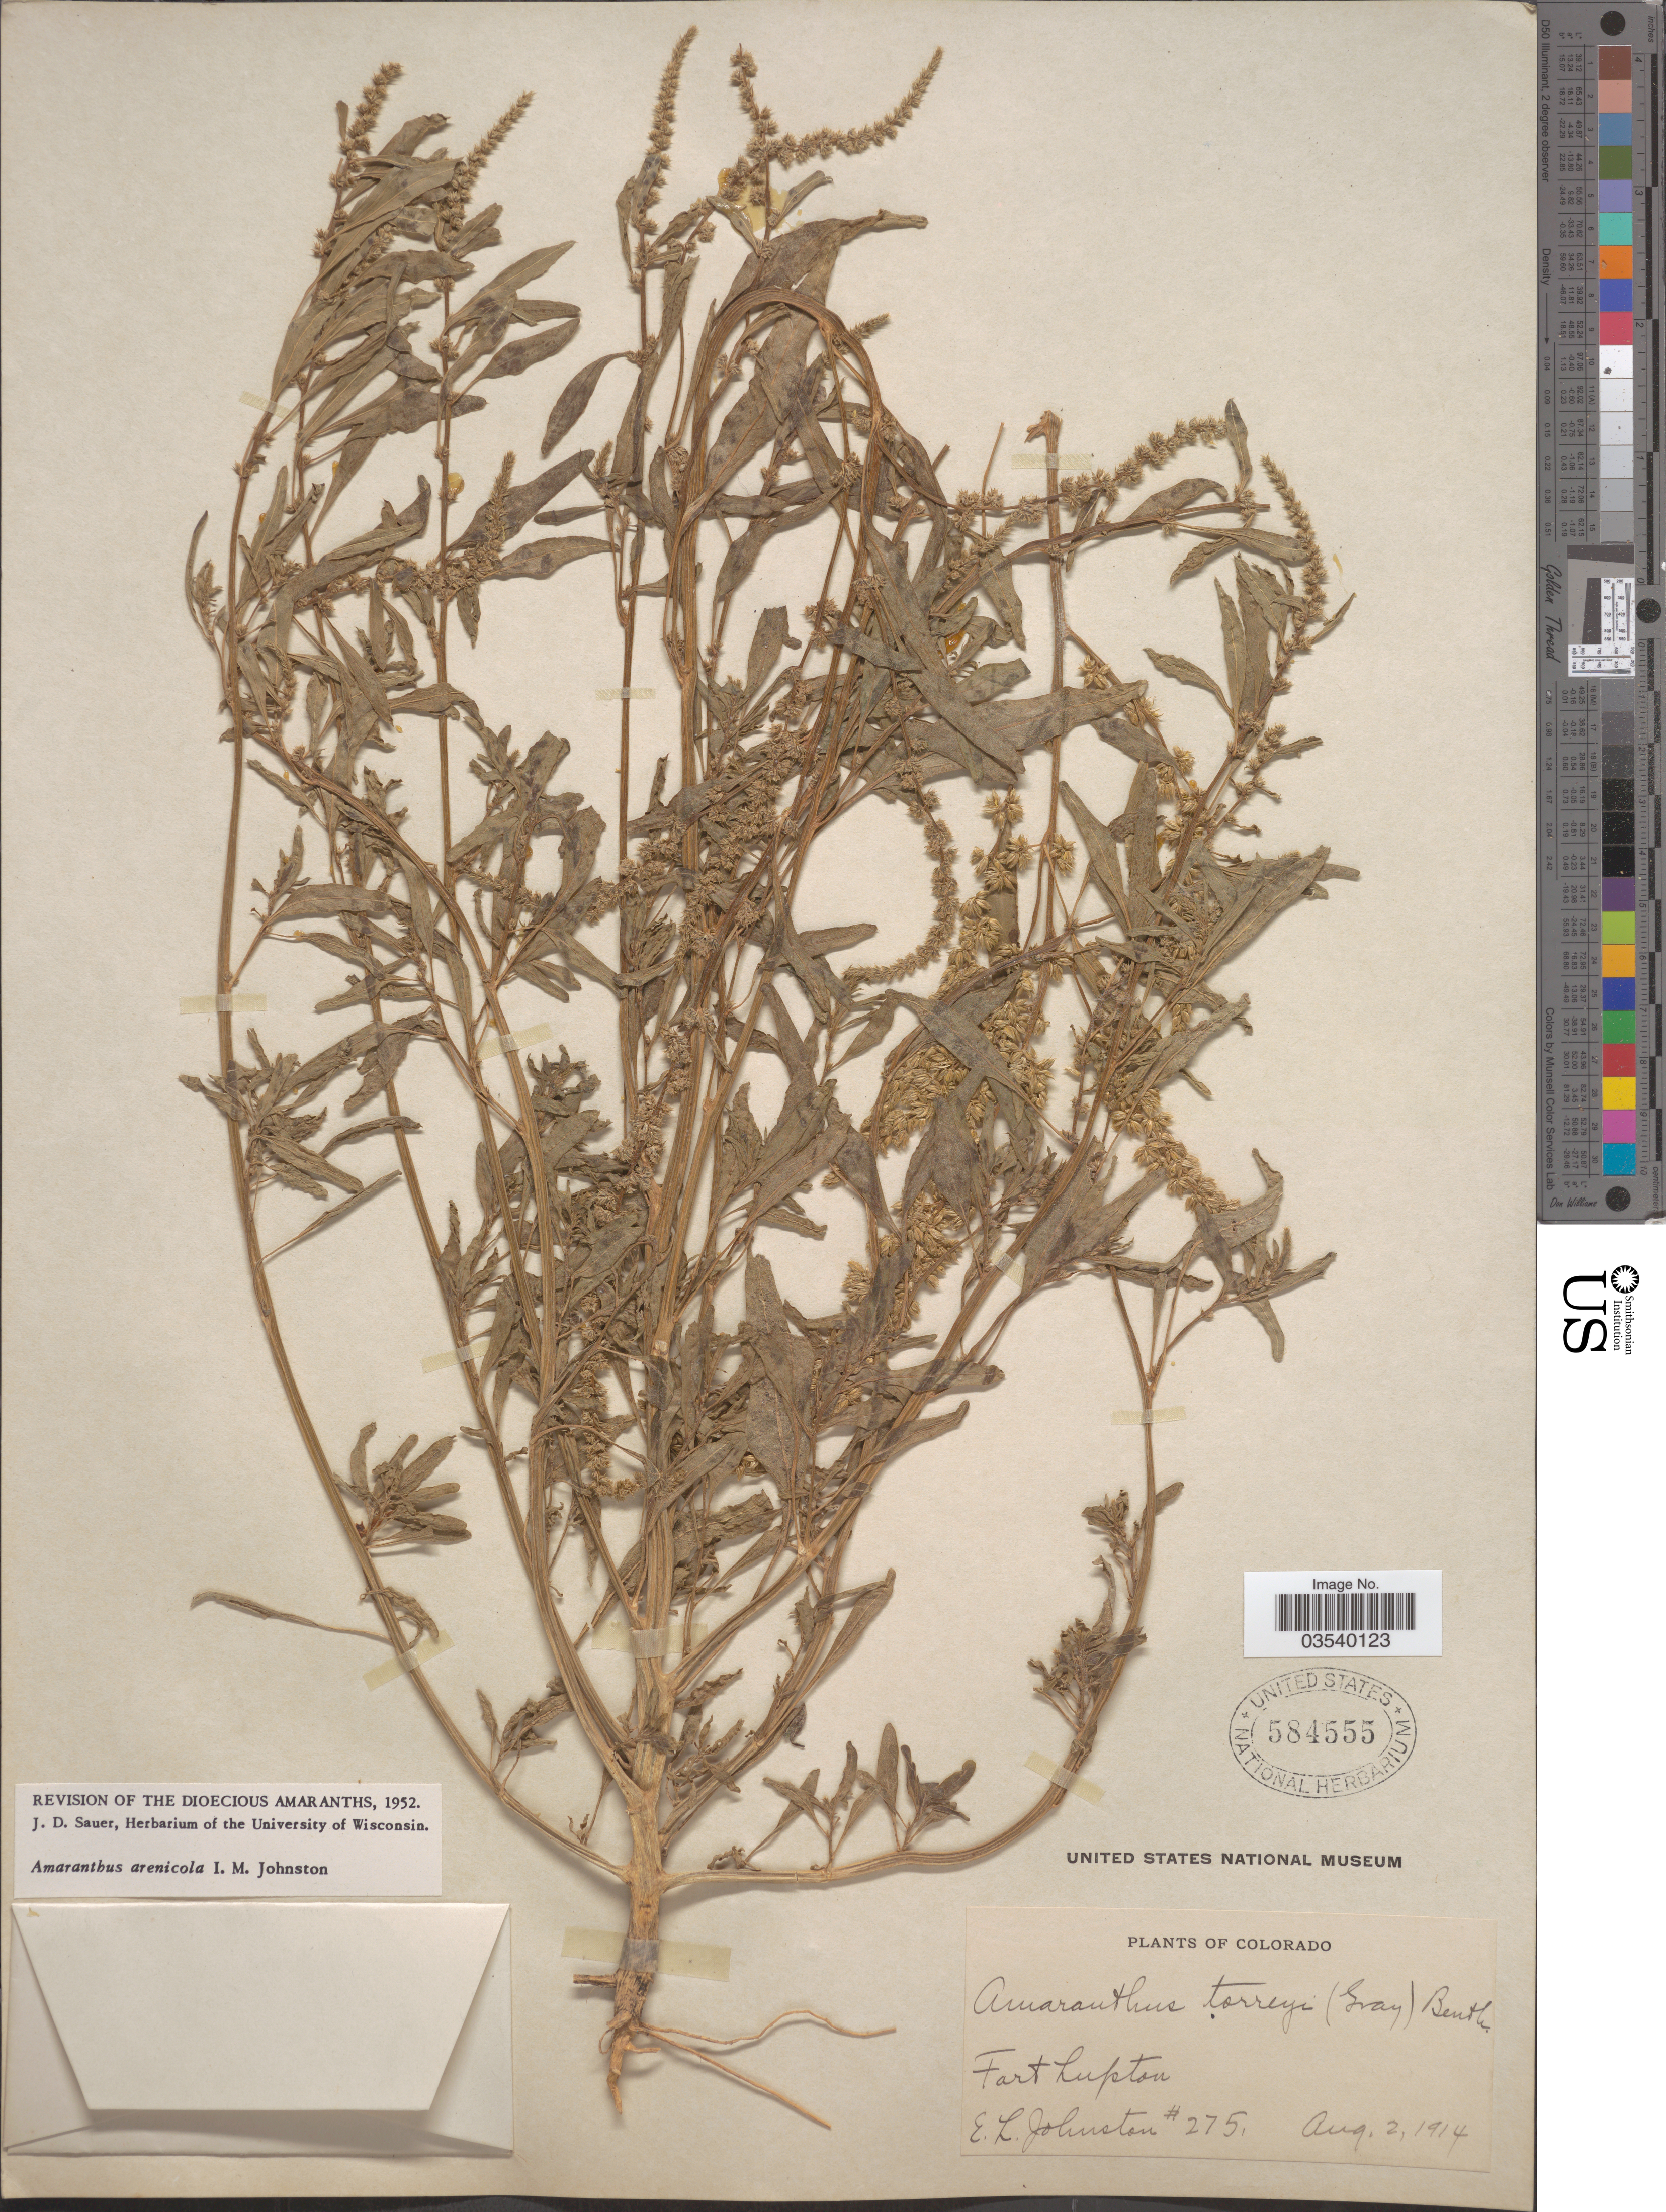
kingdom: Plantae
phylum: Tracheophyta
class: Magnoliopsida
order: Caryophyllales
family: Amaranthaceae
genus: Amaranthus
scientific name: Amaranthus arenicola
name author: I.M. Johnst.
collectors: E. L. Johnston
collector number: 275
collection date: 1914-08-02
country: United States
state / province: Colorado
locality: Fort Lupton.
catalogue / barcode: US 584555